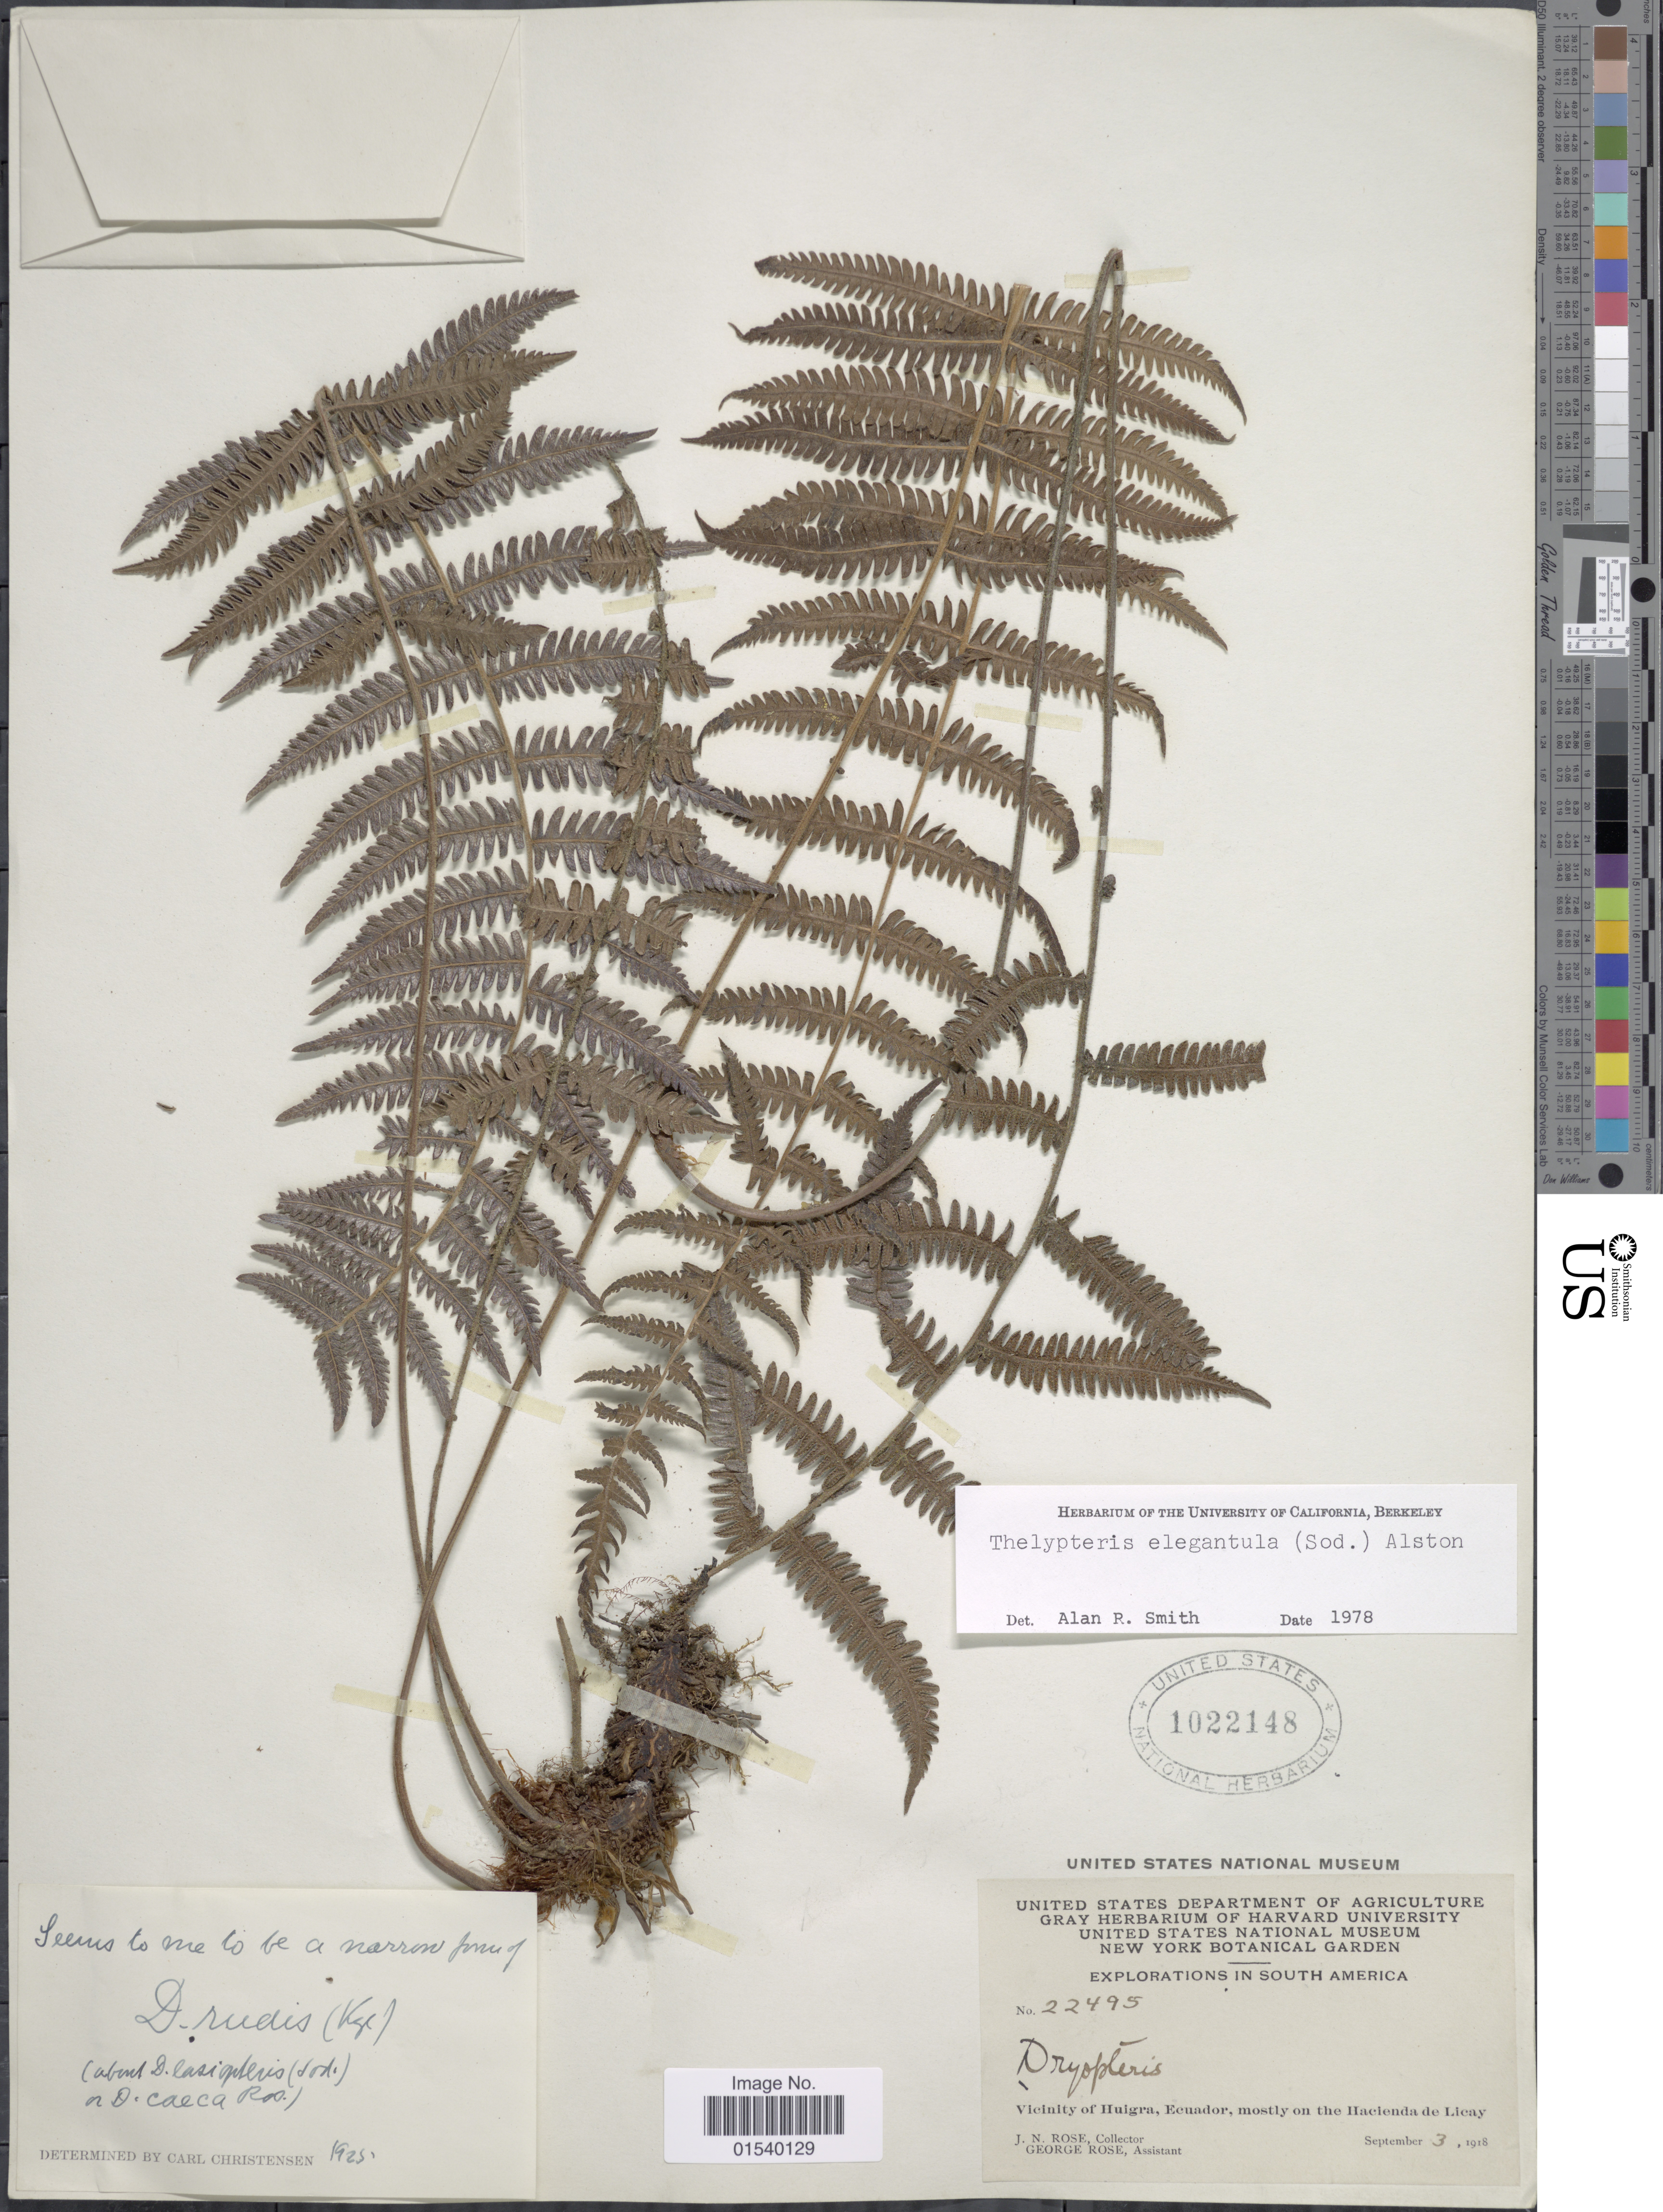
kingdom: Plantae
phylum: Tracheophyta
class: Polypodiopsida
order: Polypodiales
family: Thelypteridaceae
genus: Amauropelta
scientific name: Amauropelta elegantula (Sodiro) comb. nov., ined. 2015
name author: (Sodiro)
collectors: J. N. Rose & G. Rose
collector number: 22495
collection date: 1918-09-03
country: Ecuador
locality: Vicinity of Huigra, mostly on the Hacienda de Licay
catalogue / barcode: US 1022148